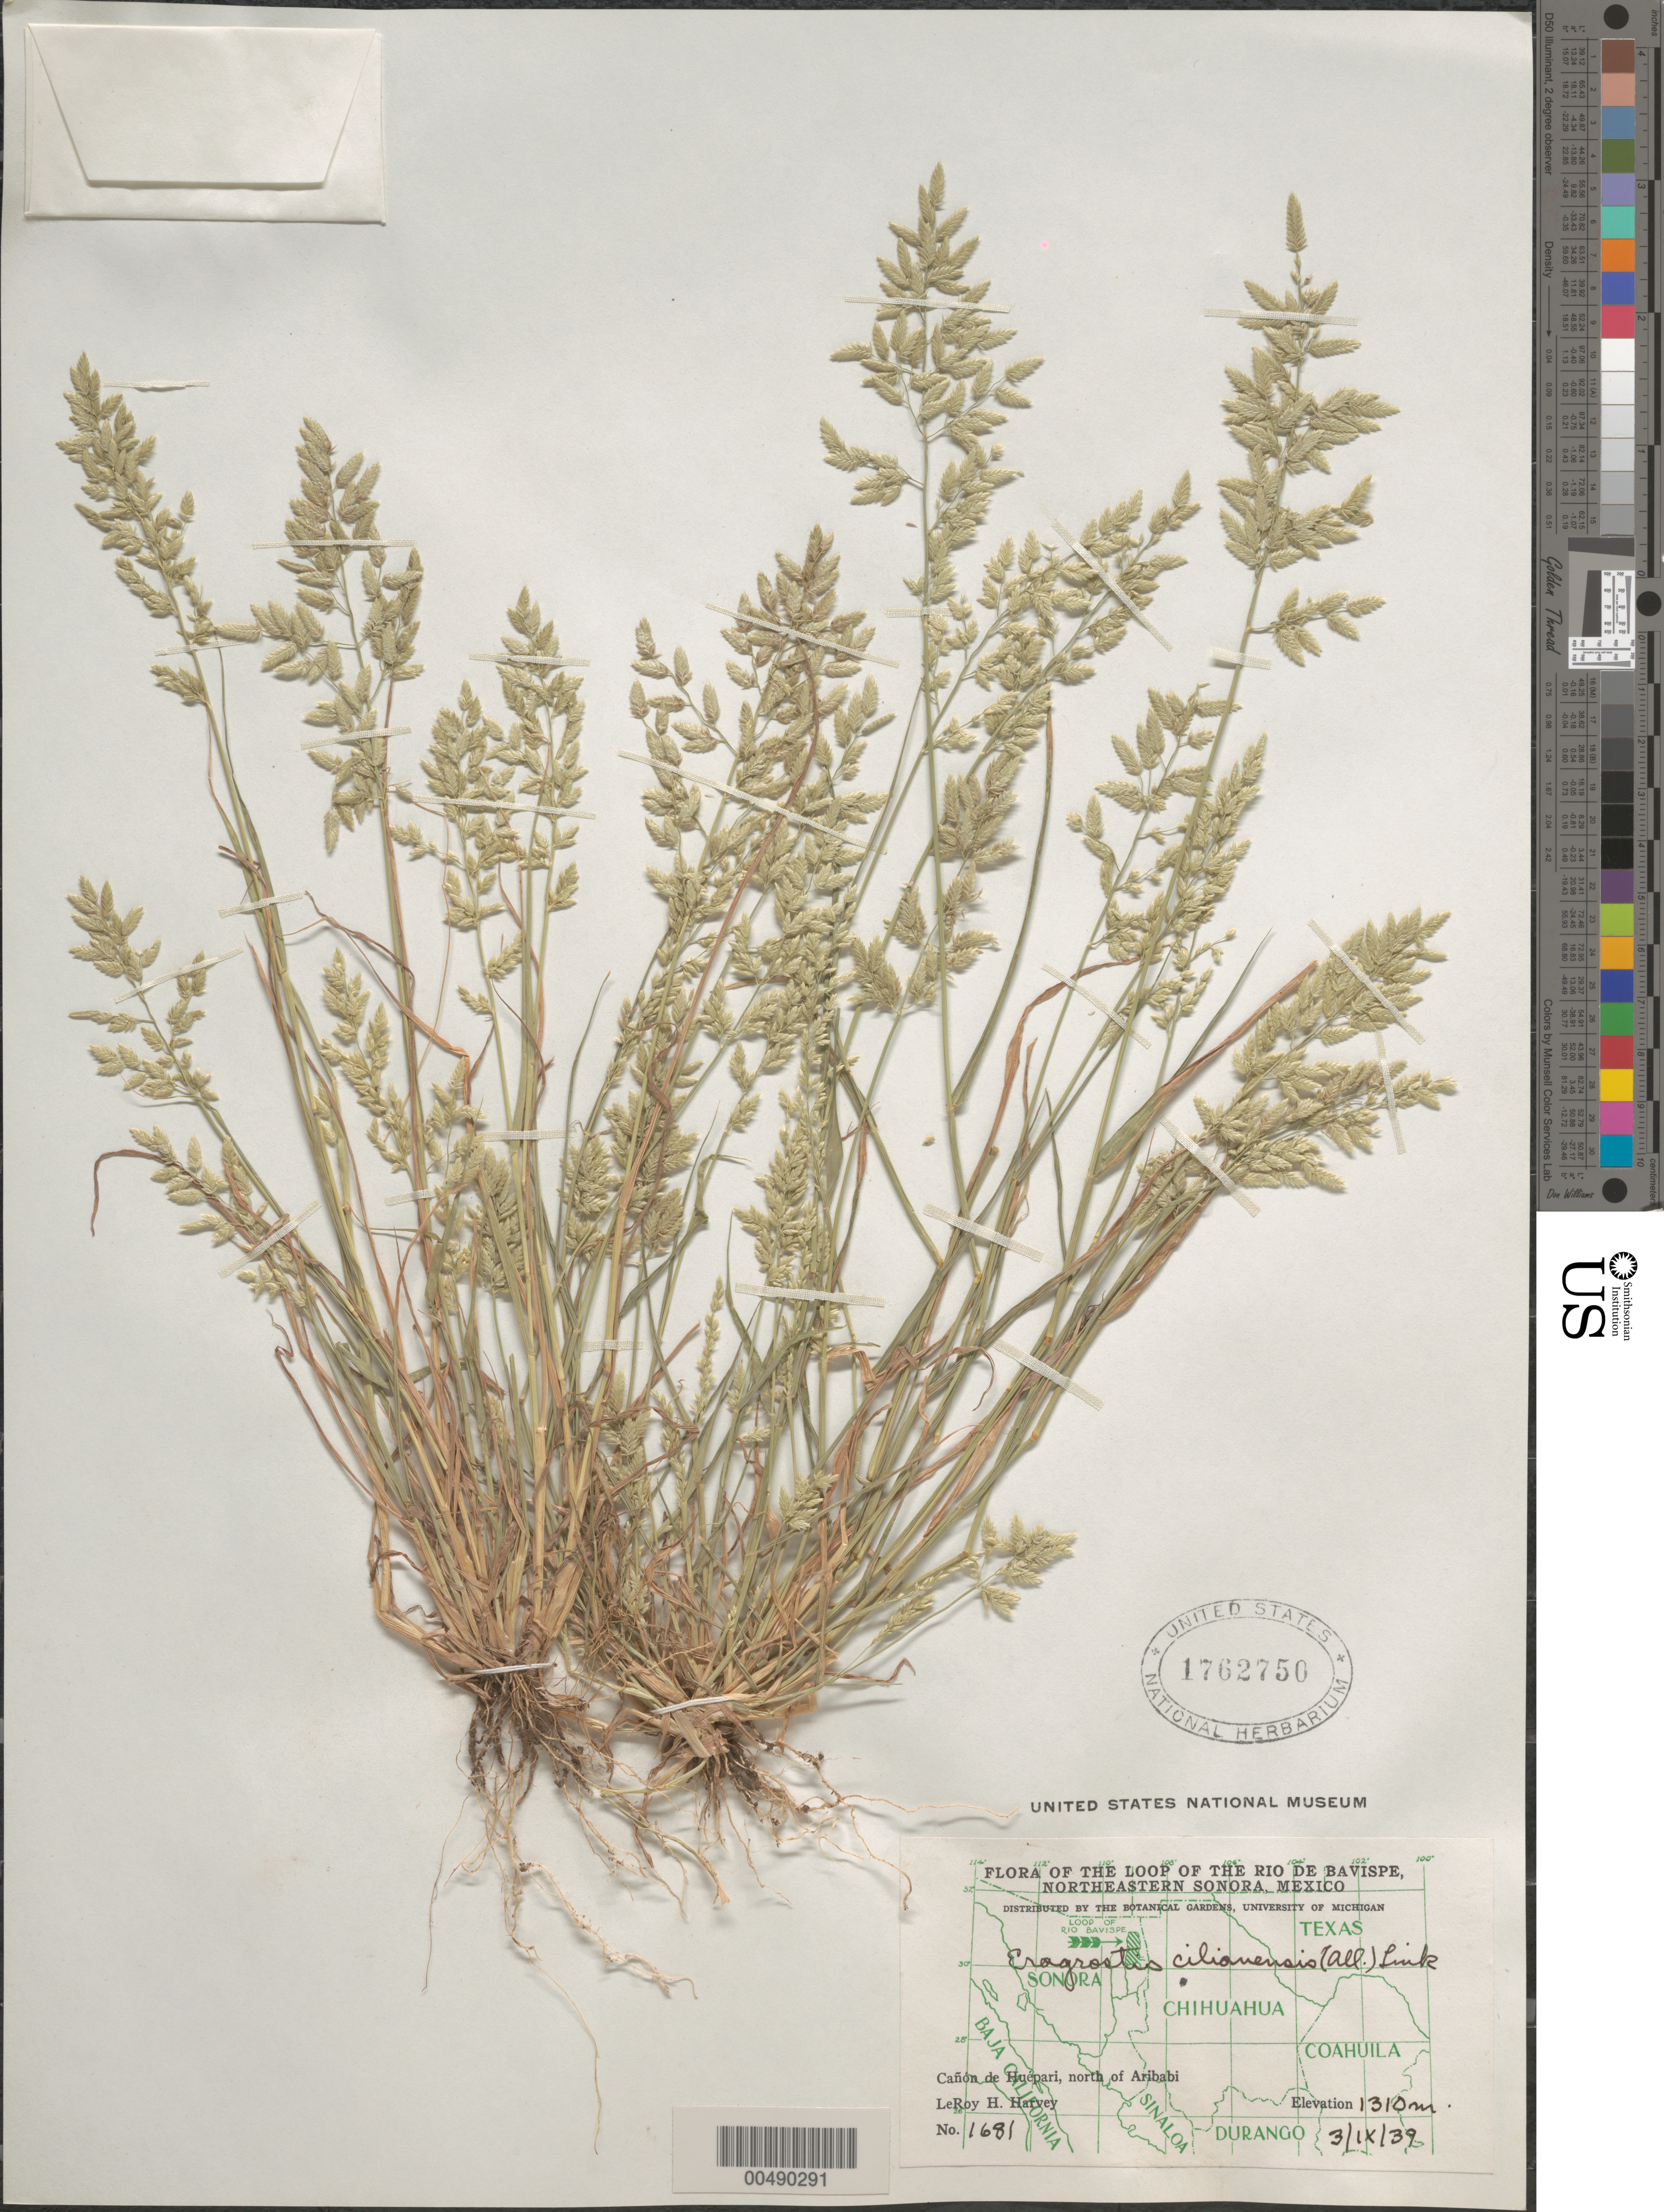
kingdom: Plantae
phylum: Tracheophyta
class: Liliopsida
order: Poales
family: Poaceae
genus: Eragrostis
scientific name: Eragrostis cilianensis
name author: (Bellardi) Vignolo ex Janch.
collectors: L. H. Harvey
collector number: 1681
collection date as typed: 3 Sep 1939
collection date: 1939-09-03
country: Mexico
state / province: Sonora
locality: Loop of the Rio de Bavispe, NE Sonora, Cañon de Huépari, N of Aribabi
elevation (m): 1310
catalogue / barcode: US 1762750